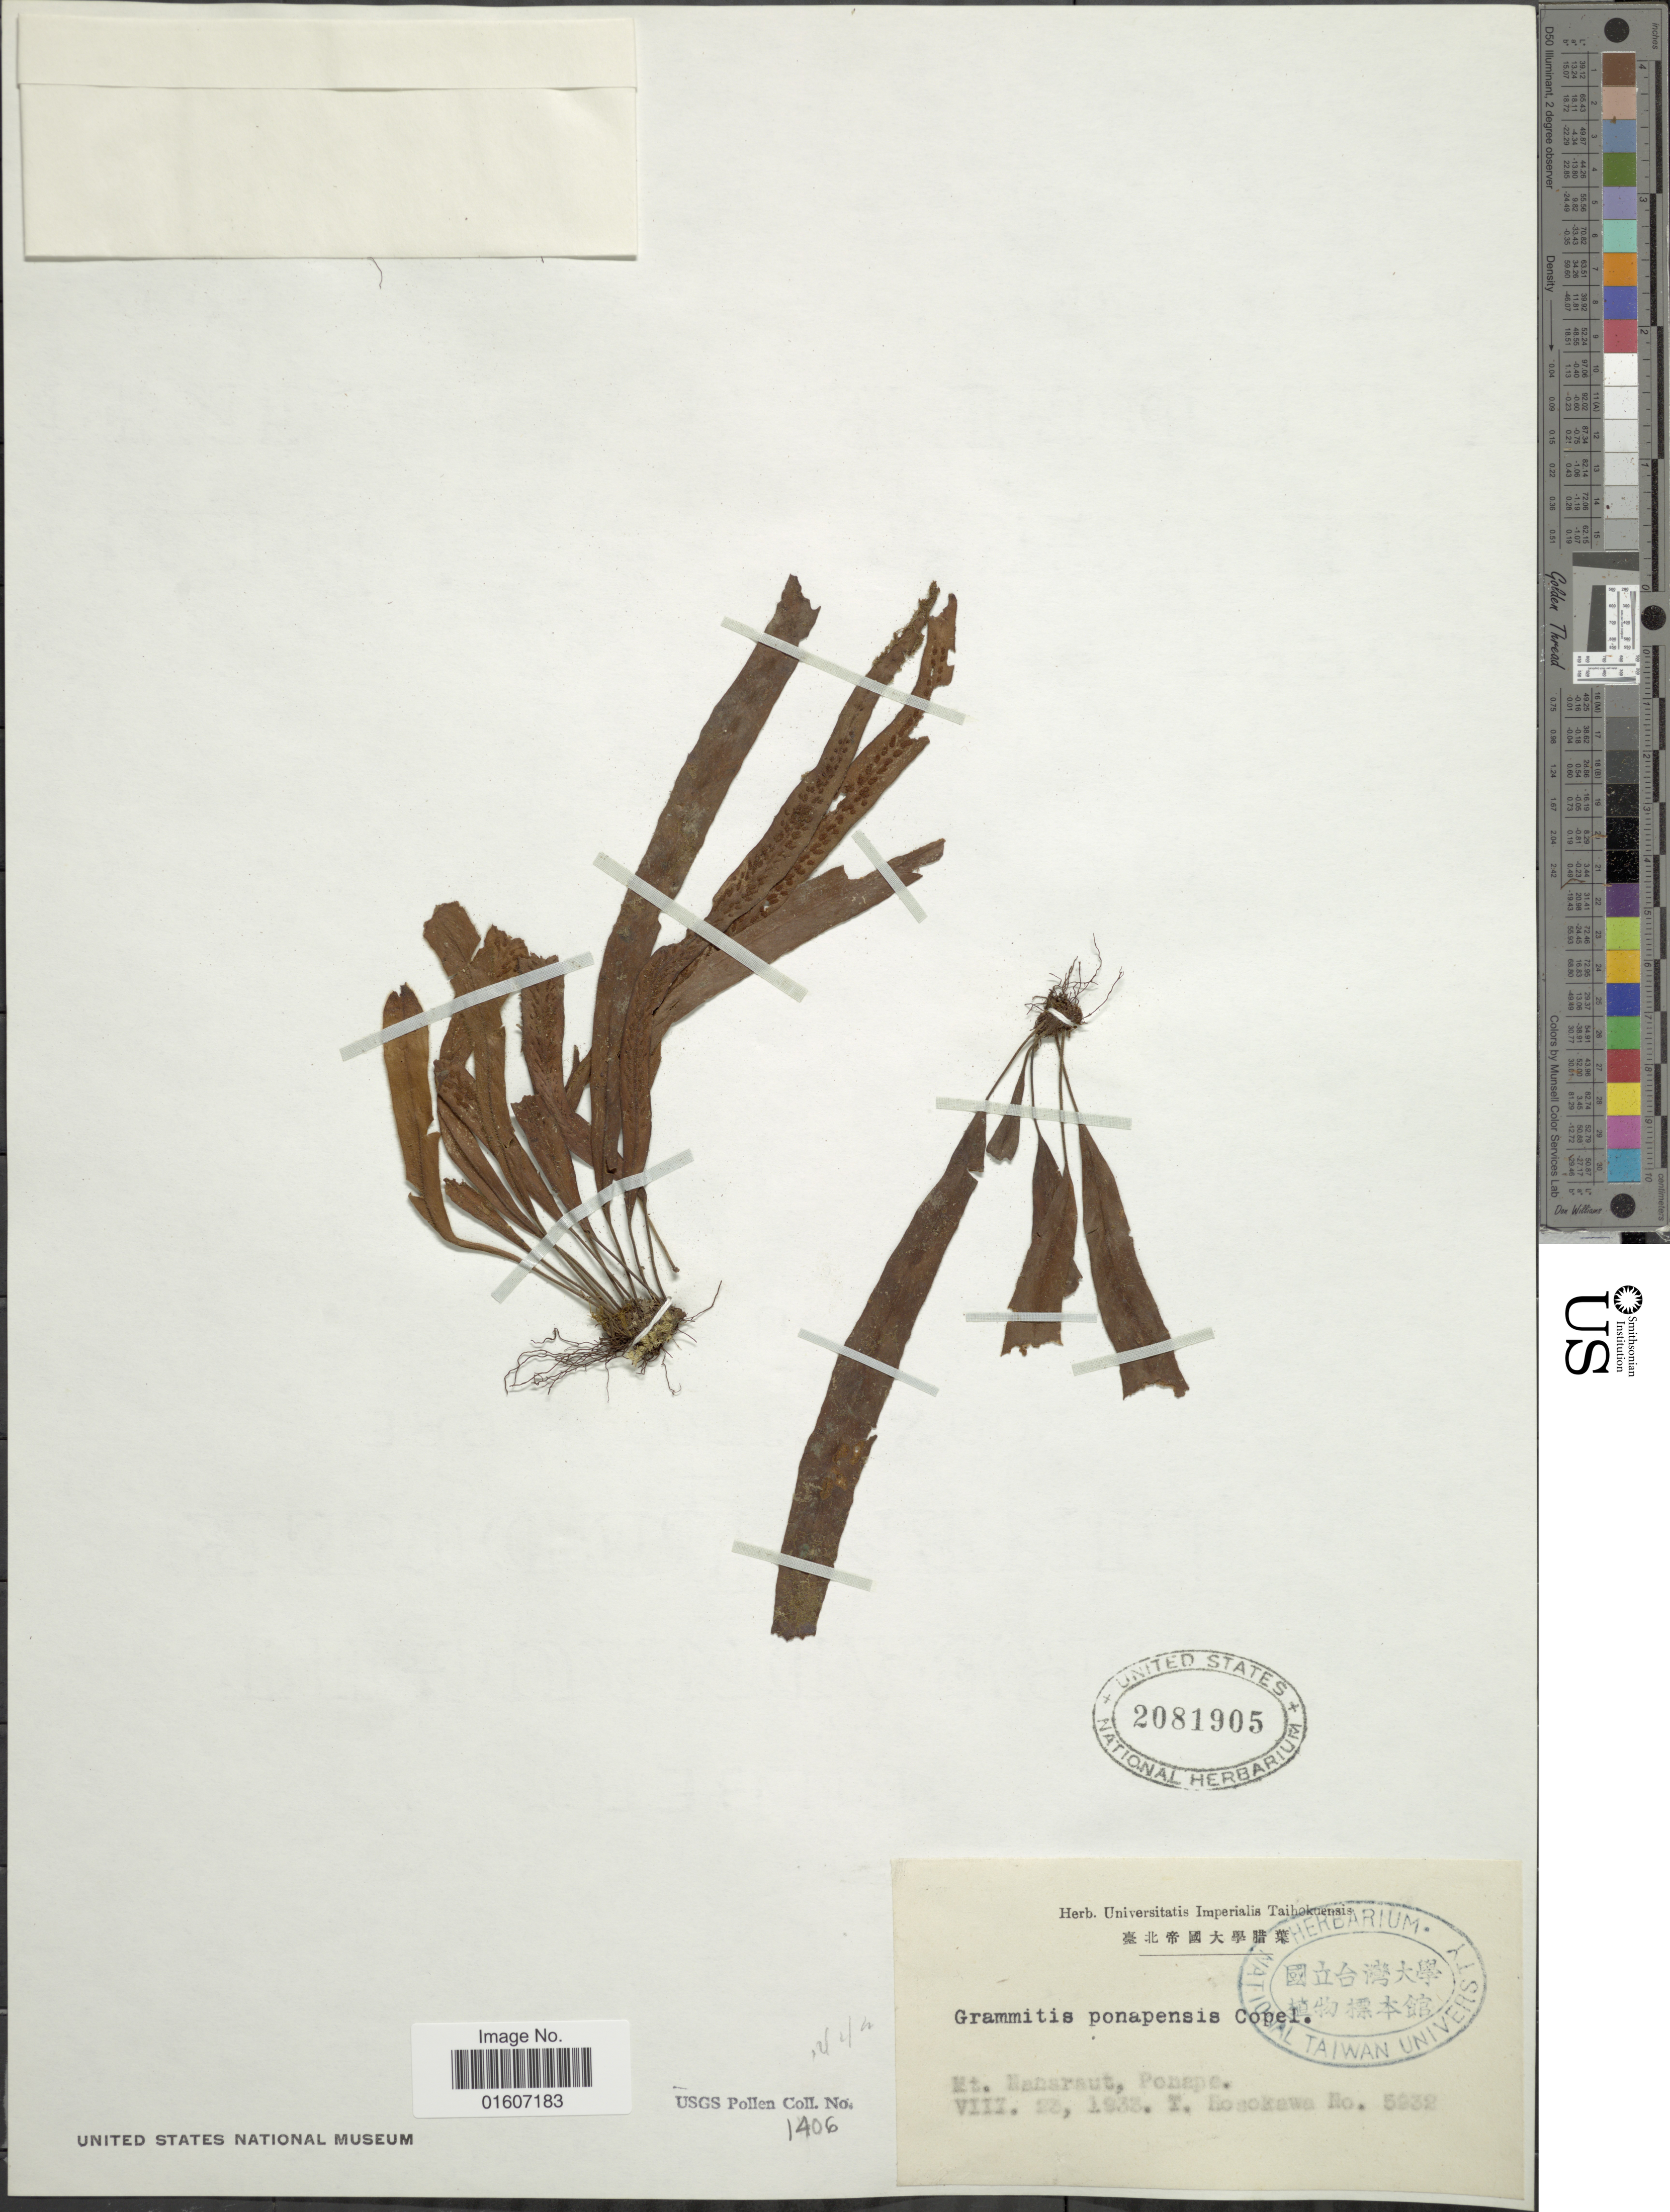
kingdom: Plantae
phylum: Tracheophyta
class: Polypodiopsida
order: Polypodiales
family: Polypodiaceae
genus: Archigrammitis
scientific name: Archigrammitis ponapensis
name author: (Copel.) Parris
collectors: T. Hosokawa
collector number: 5932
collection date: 1938-08-22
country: Micronesia, Federated States of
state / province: Pohnpei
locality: Mt Nanaraut, Ponape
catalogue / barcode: US 2081905